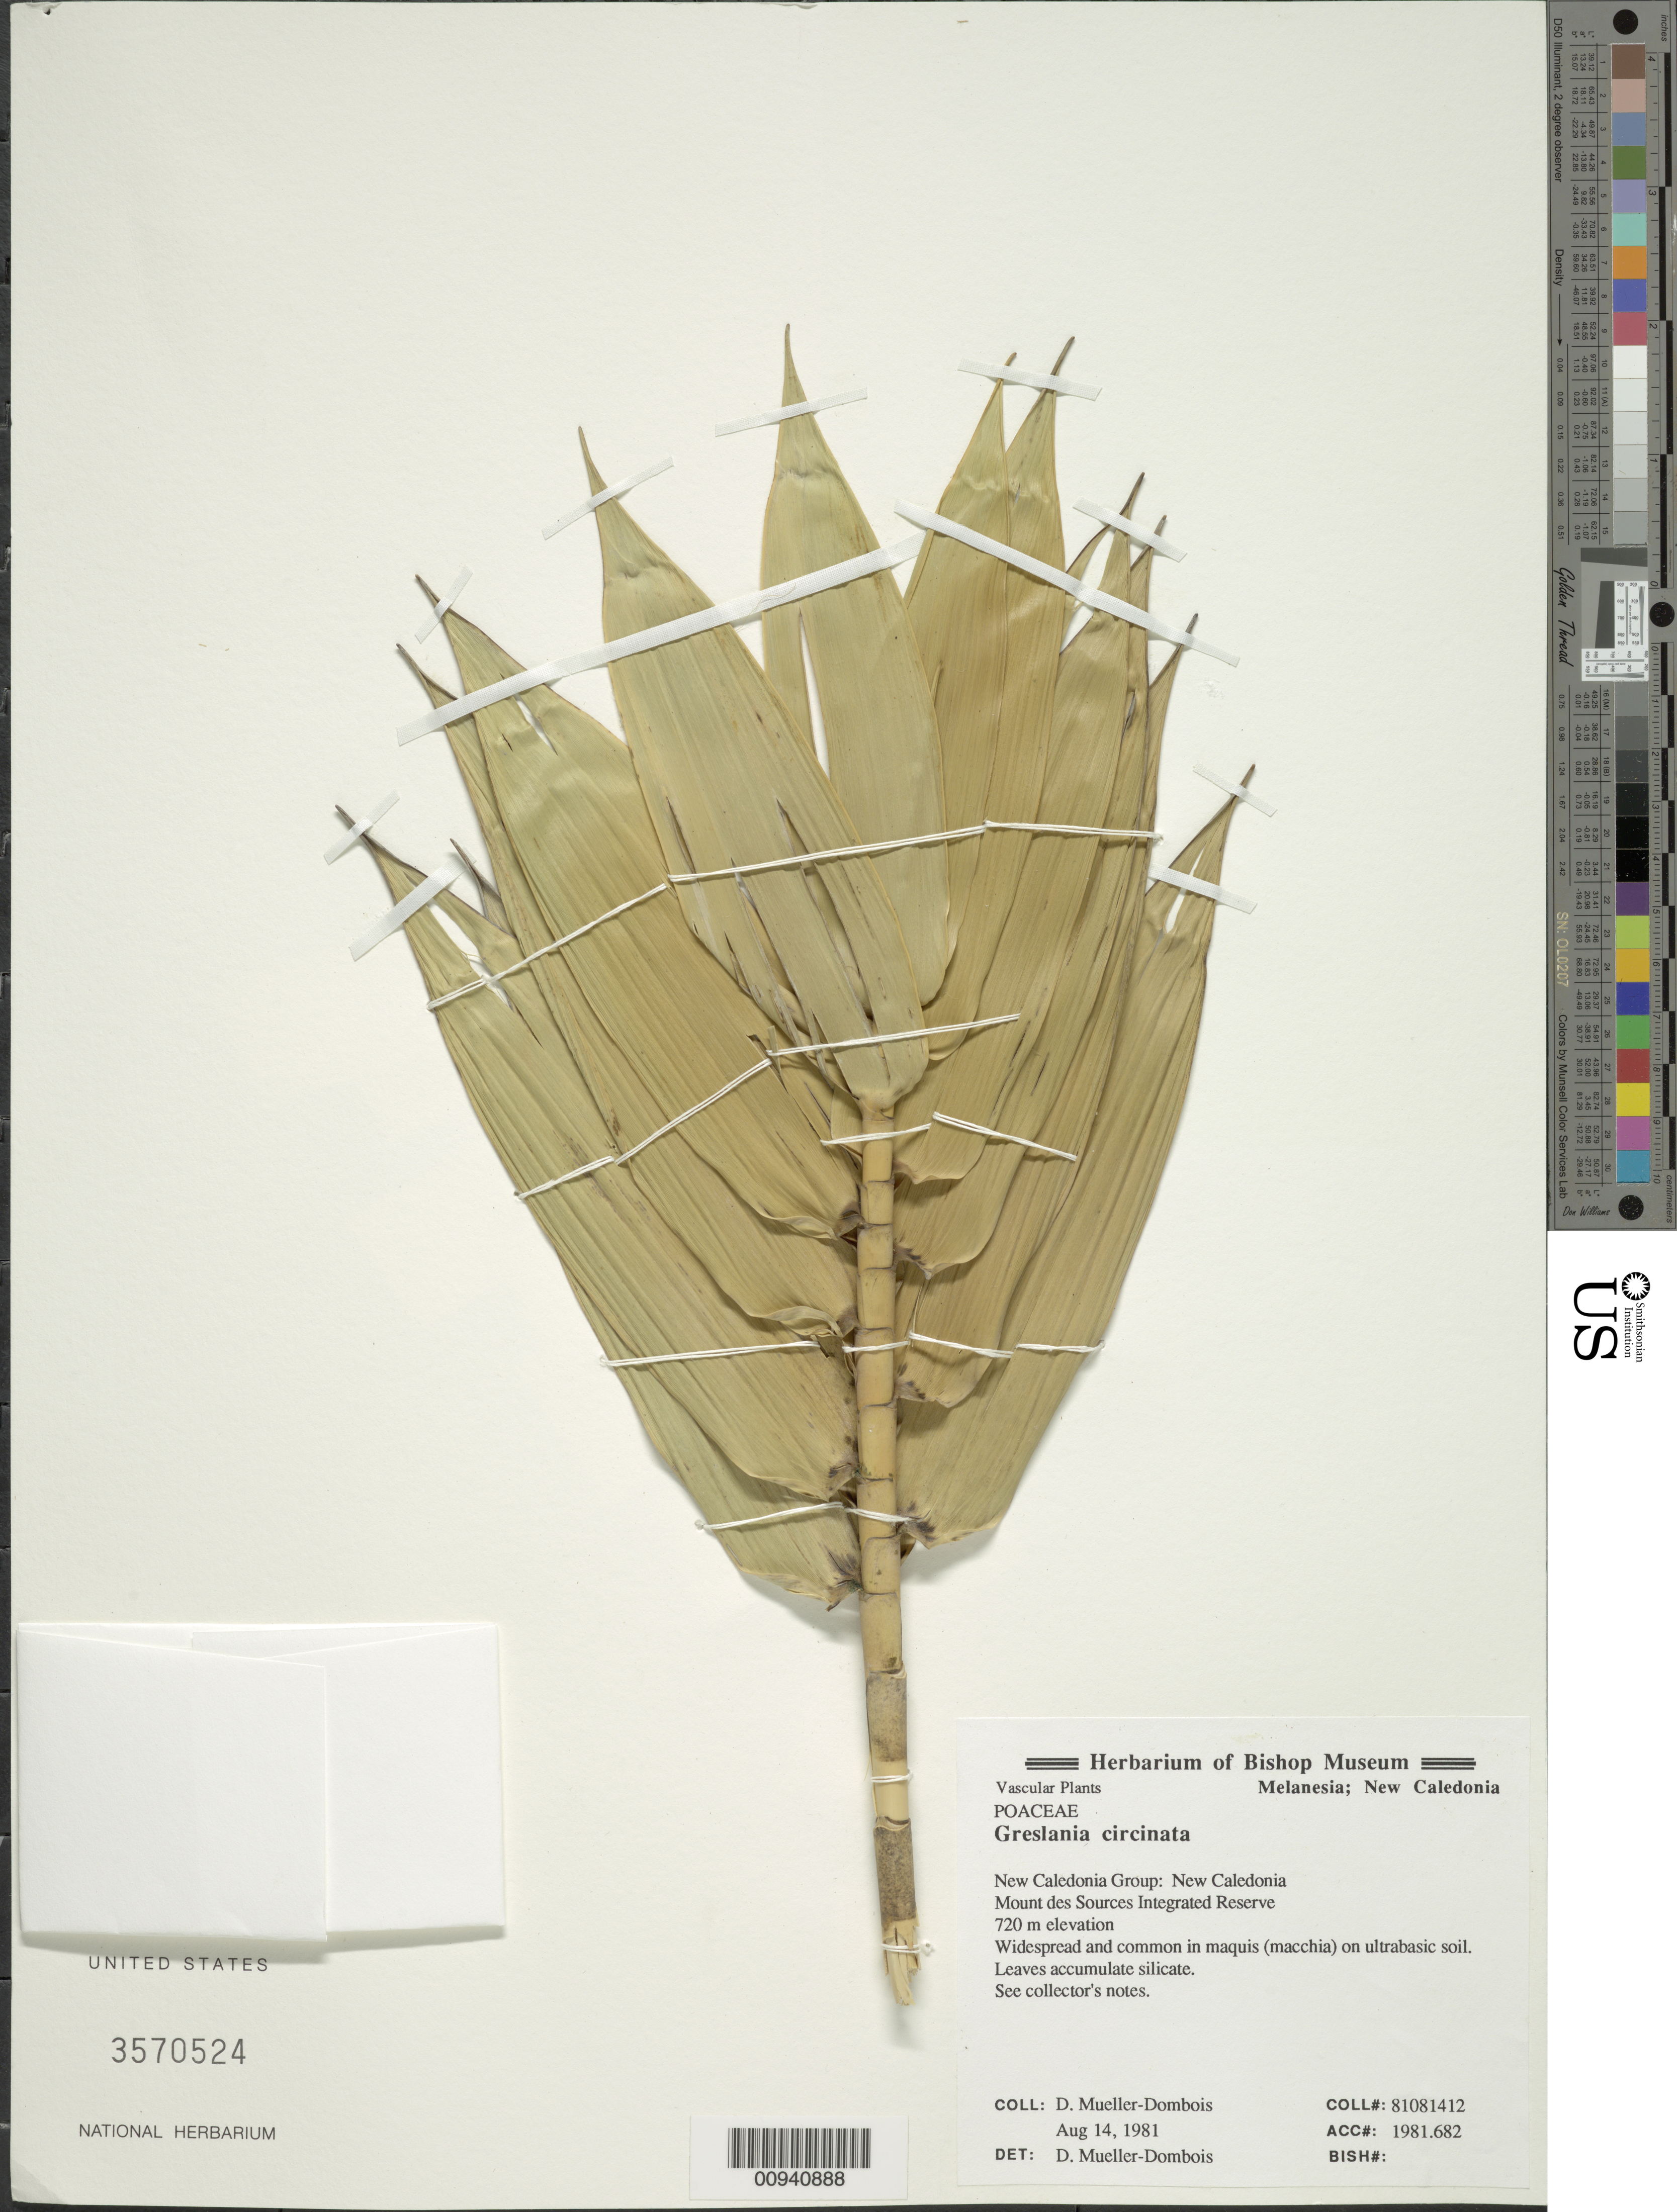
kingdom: Plantae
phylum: Tracheophyta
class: Liliopsida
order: Poales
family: Poaceae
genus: Greslania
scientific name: Greslania circinata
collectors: D. Mueller-Dombois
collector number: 81081412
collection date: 1981-08-14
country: New Caledonia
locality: Mount des Sources Integrated Reserve.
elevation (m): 720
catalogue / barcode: US 3570524